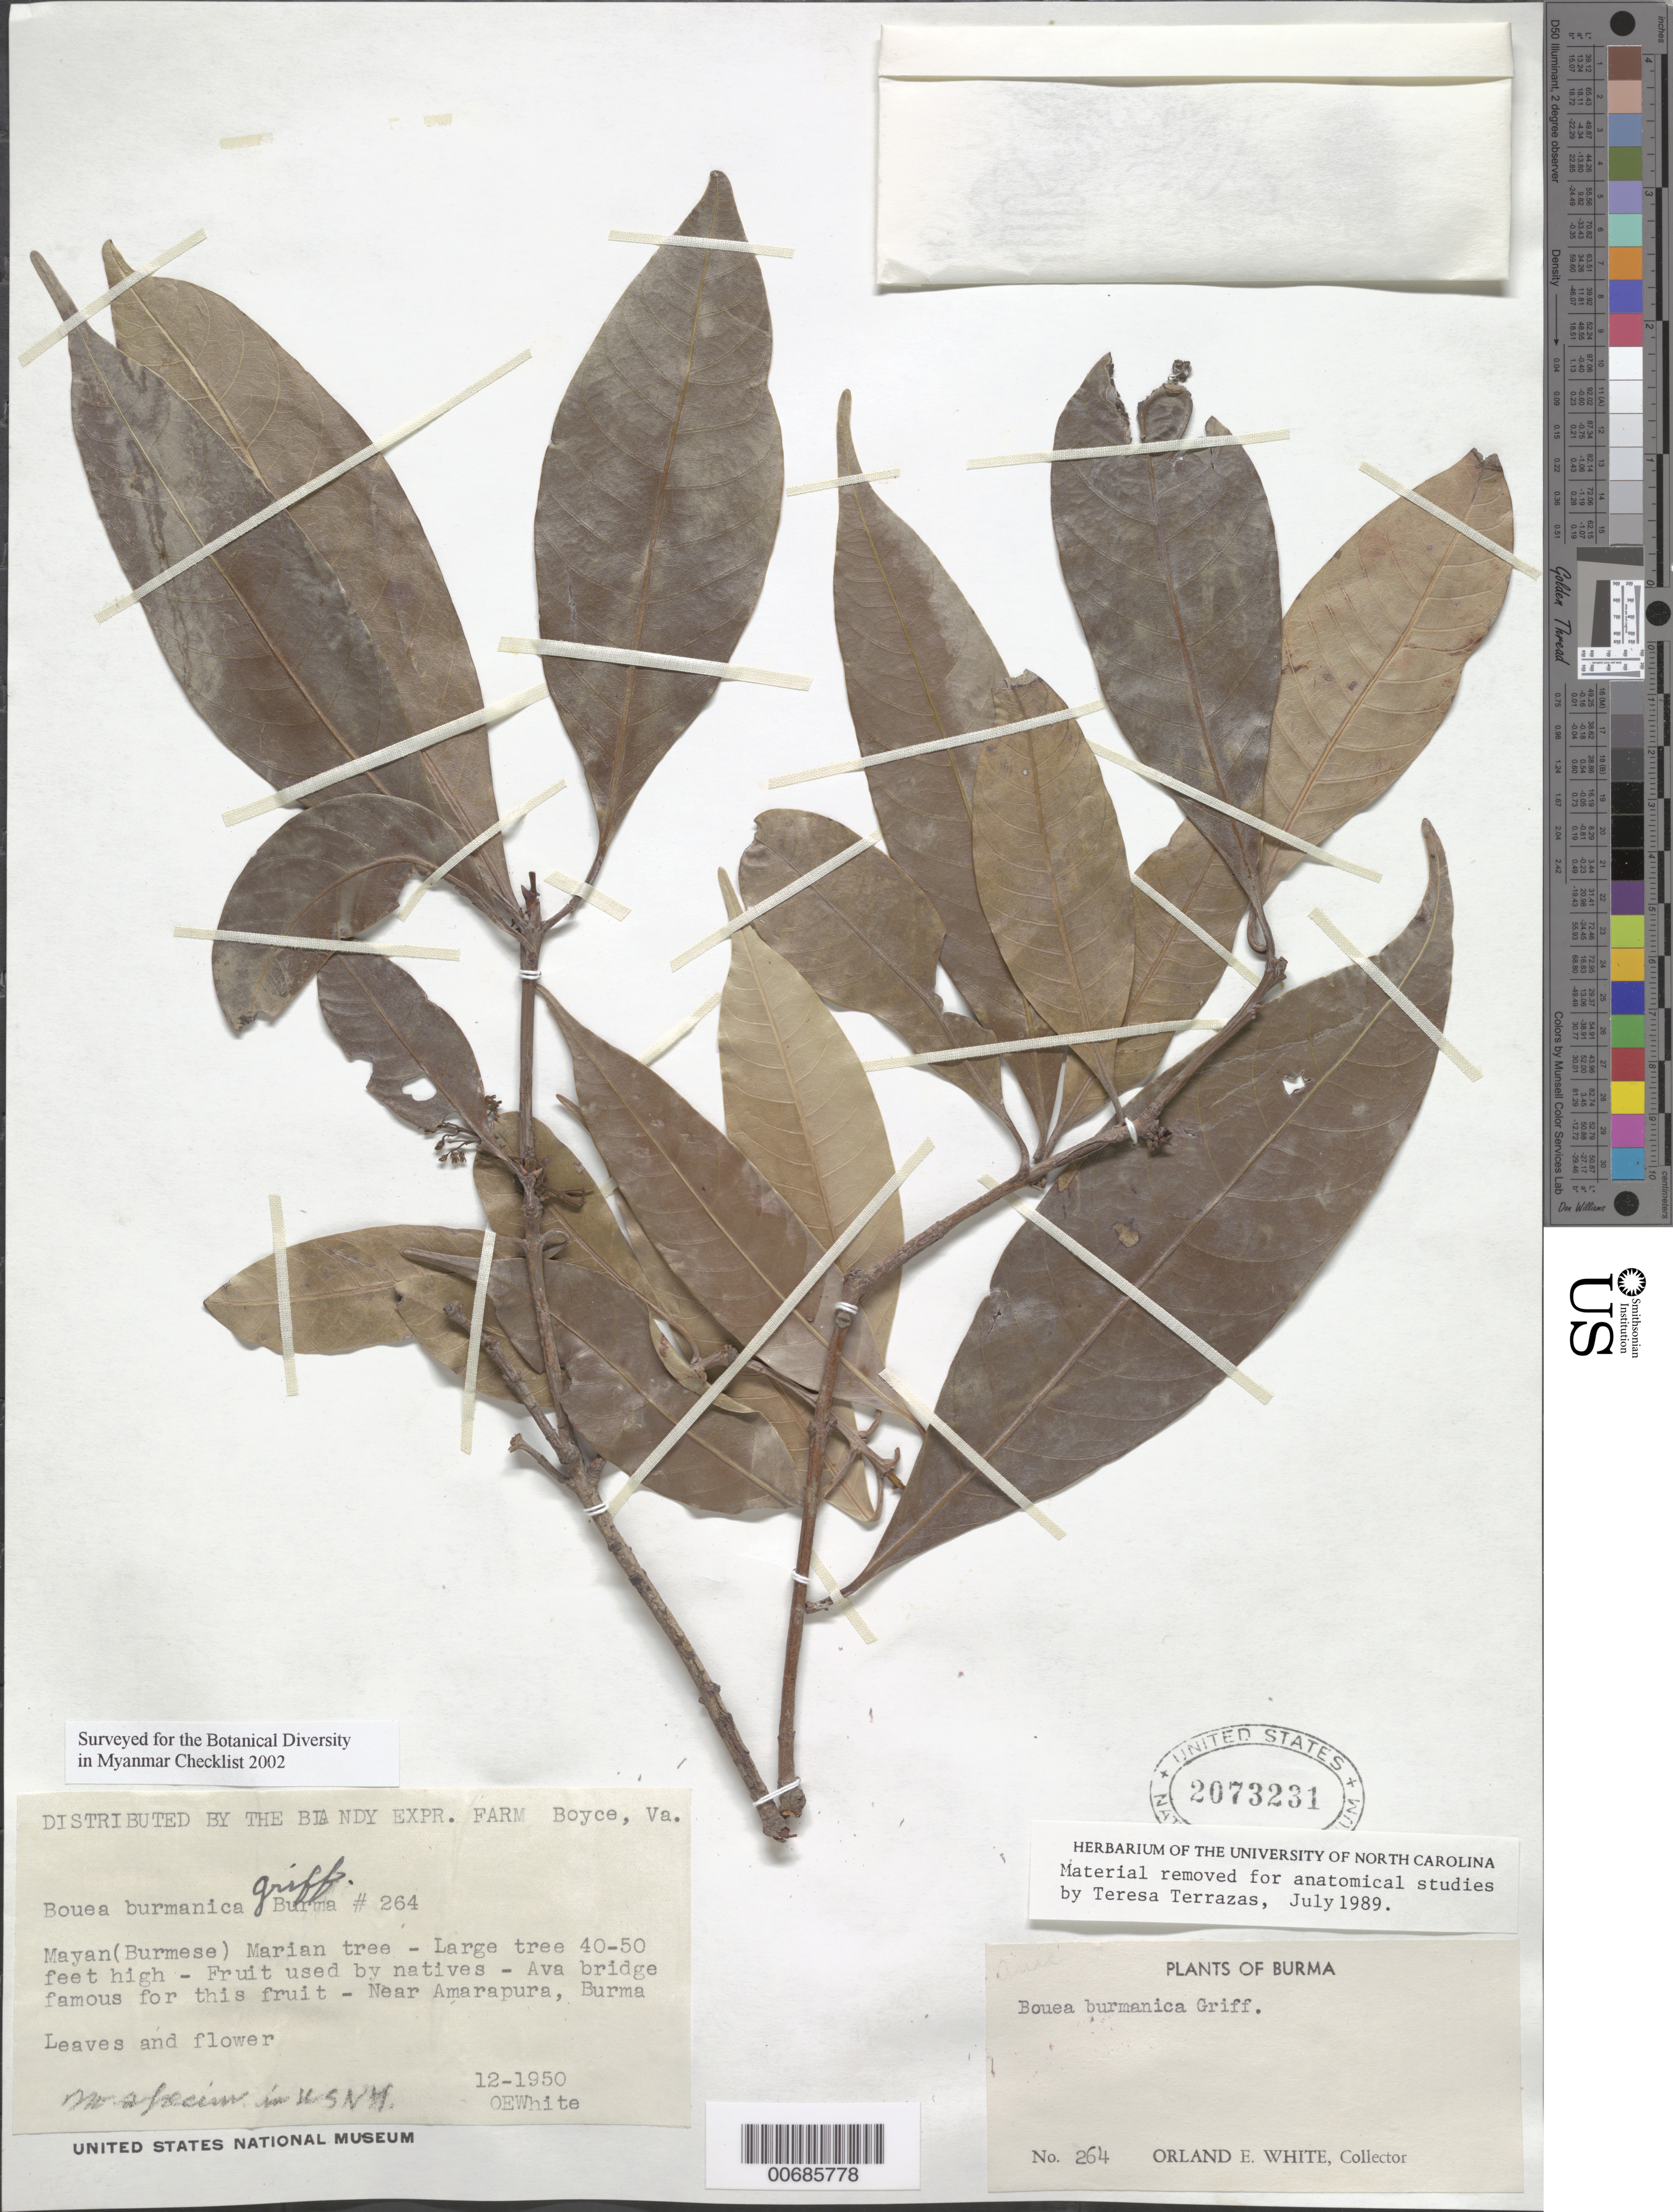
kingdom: Plantae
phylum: Tracheophyta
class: Magnoliopsida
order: Sapindales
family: Anacardiaceae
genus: Bouea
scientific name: Bouea burmanica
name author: Griff.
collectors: O. E. White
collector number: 264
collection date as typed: Dec 1950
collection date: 1950-12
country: Myanmar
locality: Ava Bridge, Amarapura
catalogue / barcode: US 2073231